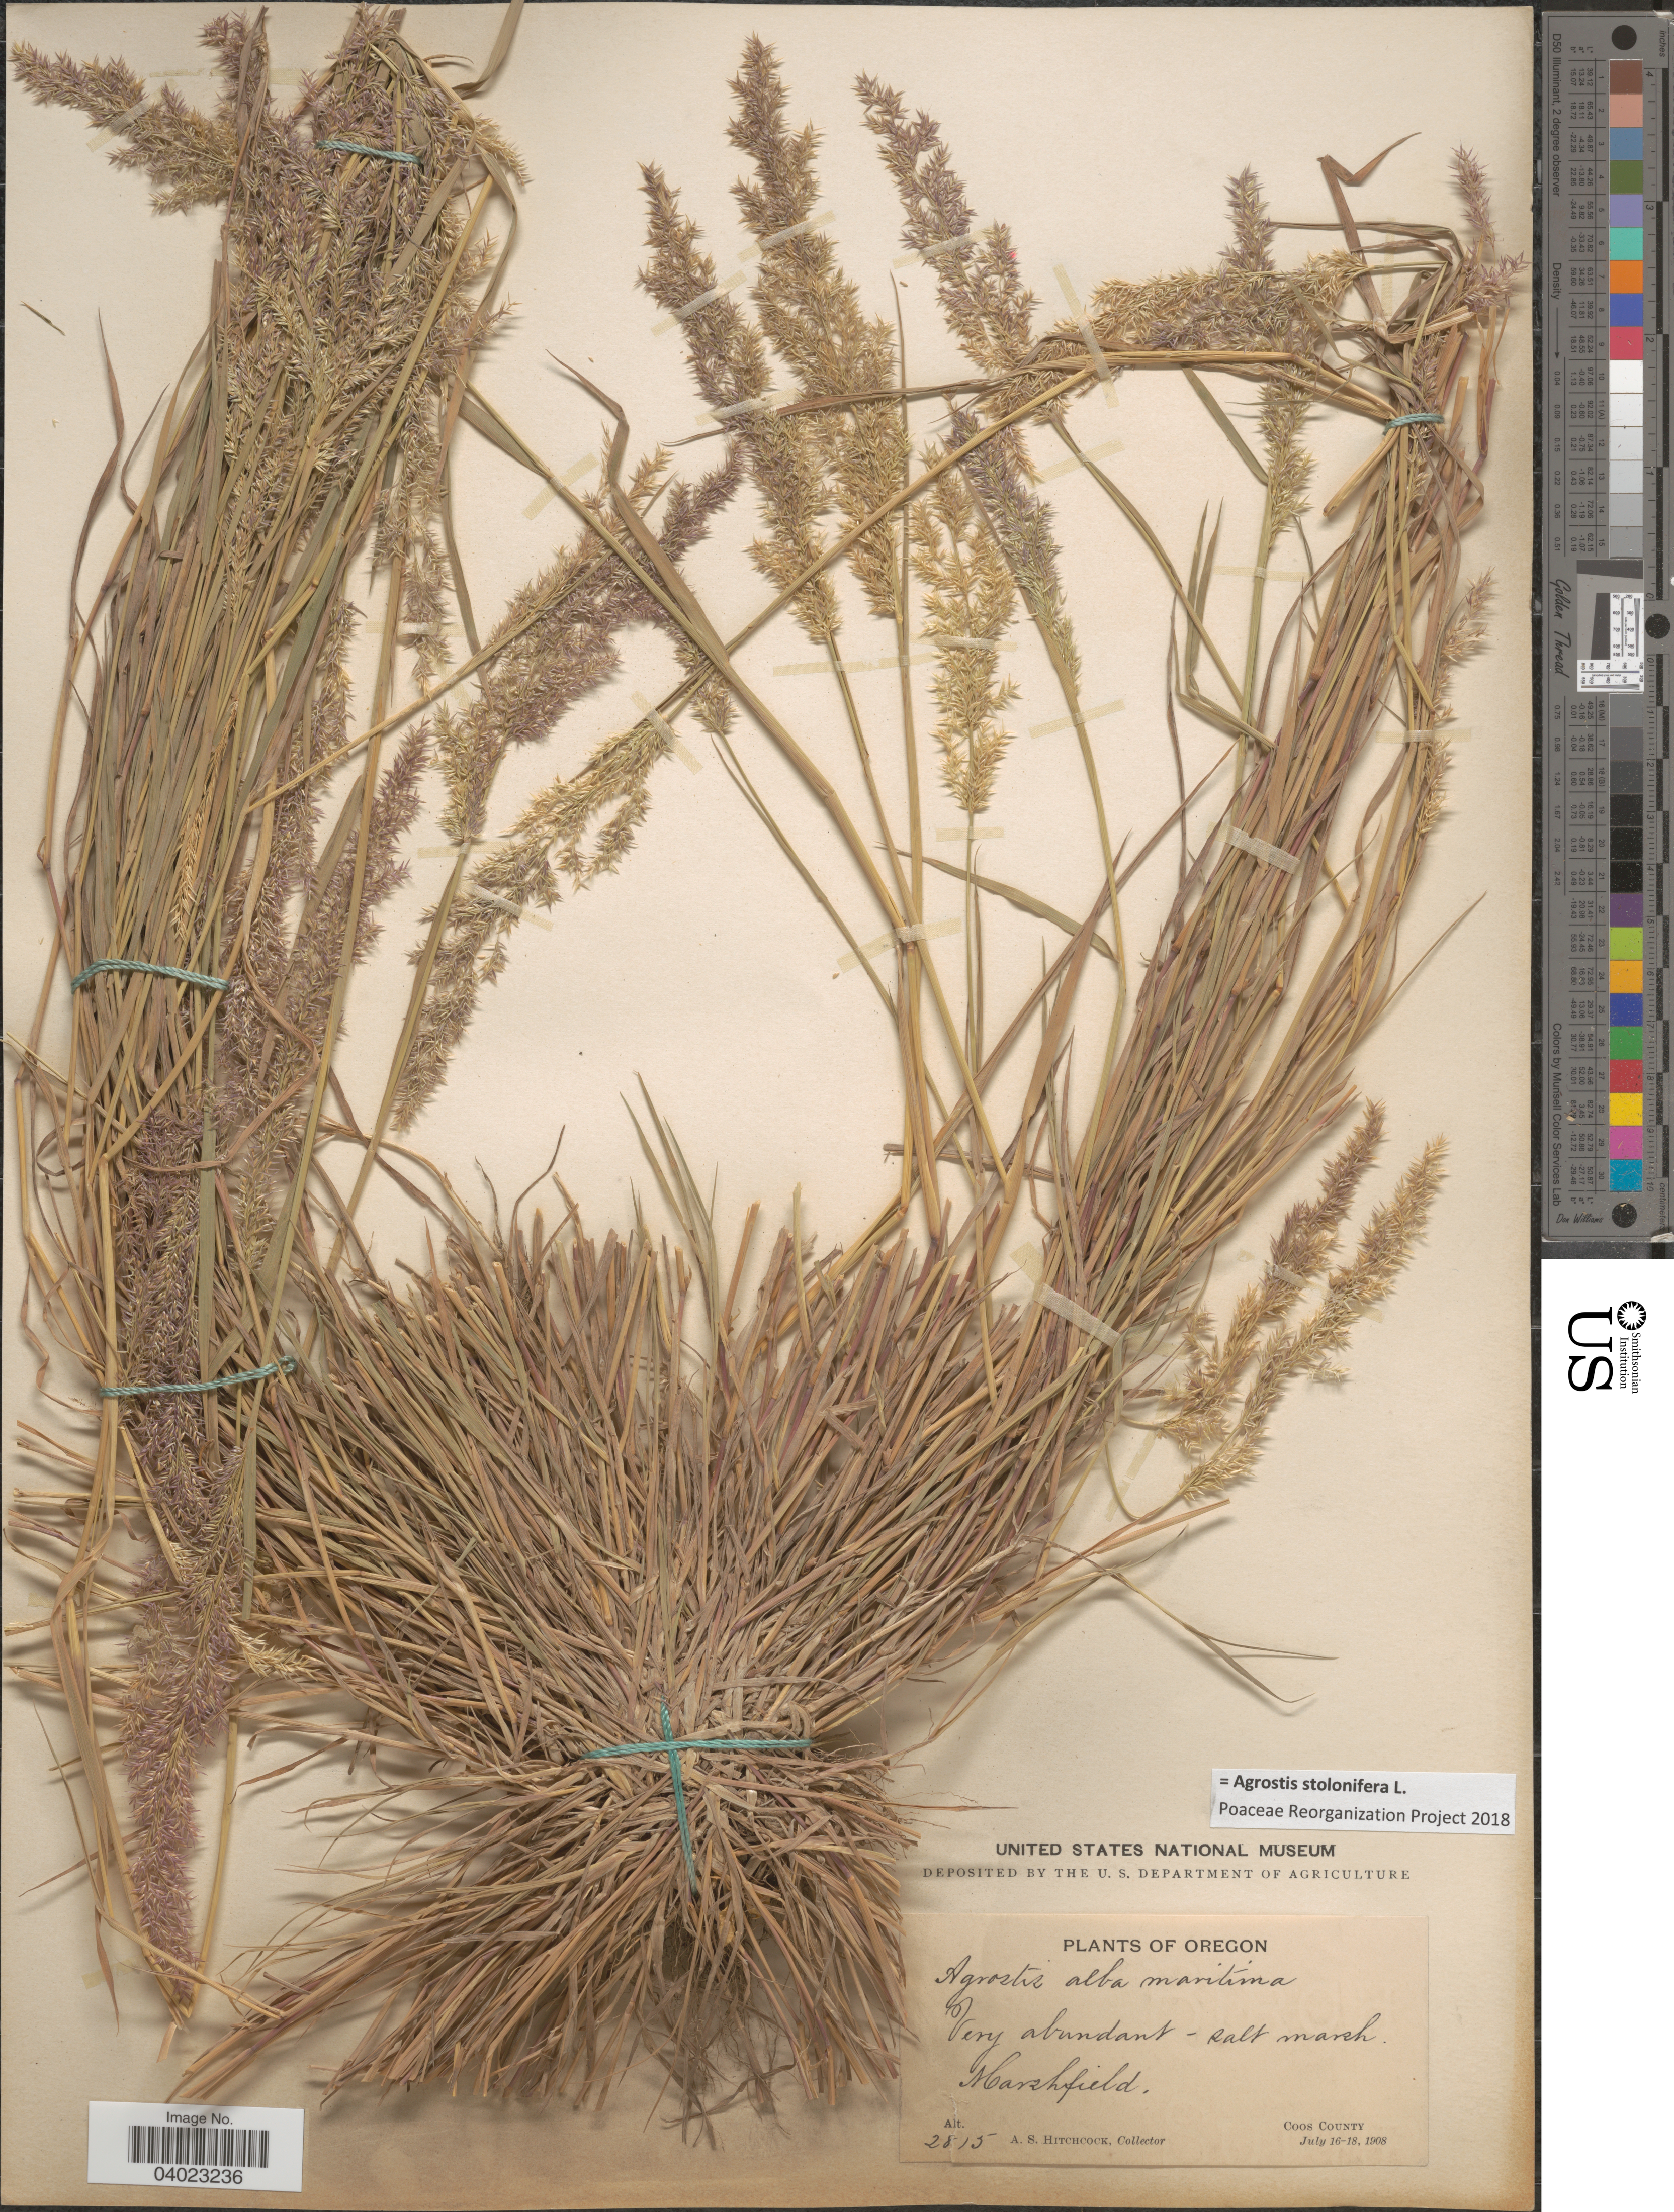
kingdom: Plantae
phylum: Tracheophyta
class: Liliopsida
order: Poales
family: Poaceae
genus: Agrostis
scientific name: Agrostis stolonifera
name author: L.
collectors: A. S. Hitchcock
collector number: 2815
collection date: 1908-07-16/1908-07-18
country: United States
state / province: Oregon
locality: Marshfield. Coos County.